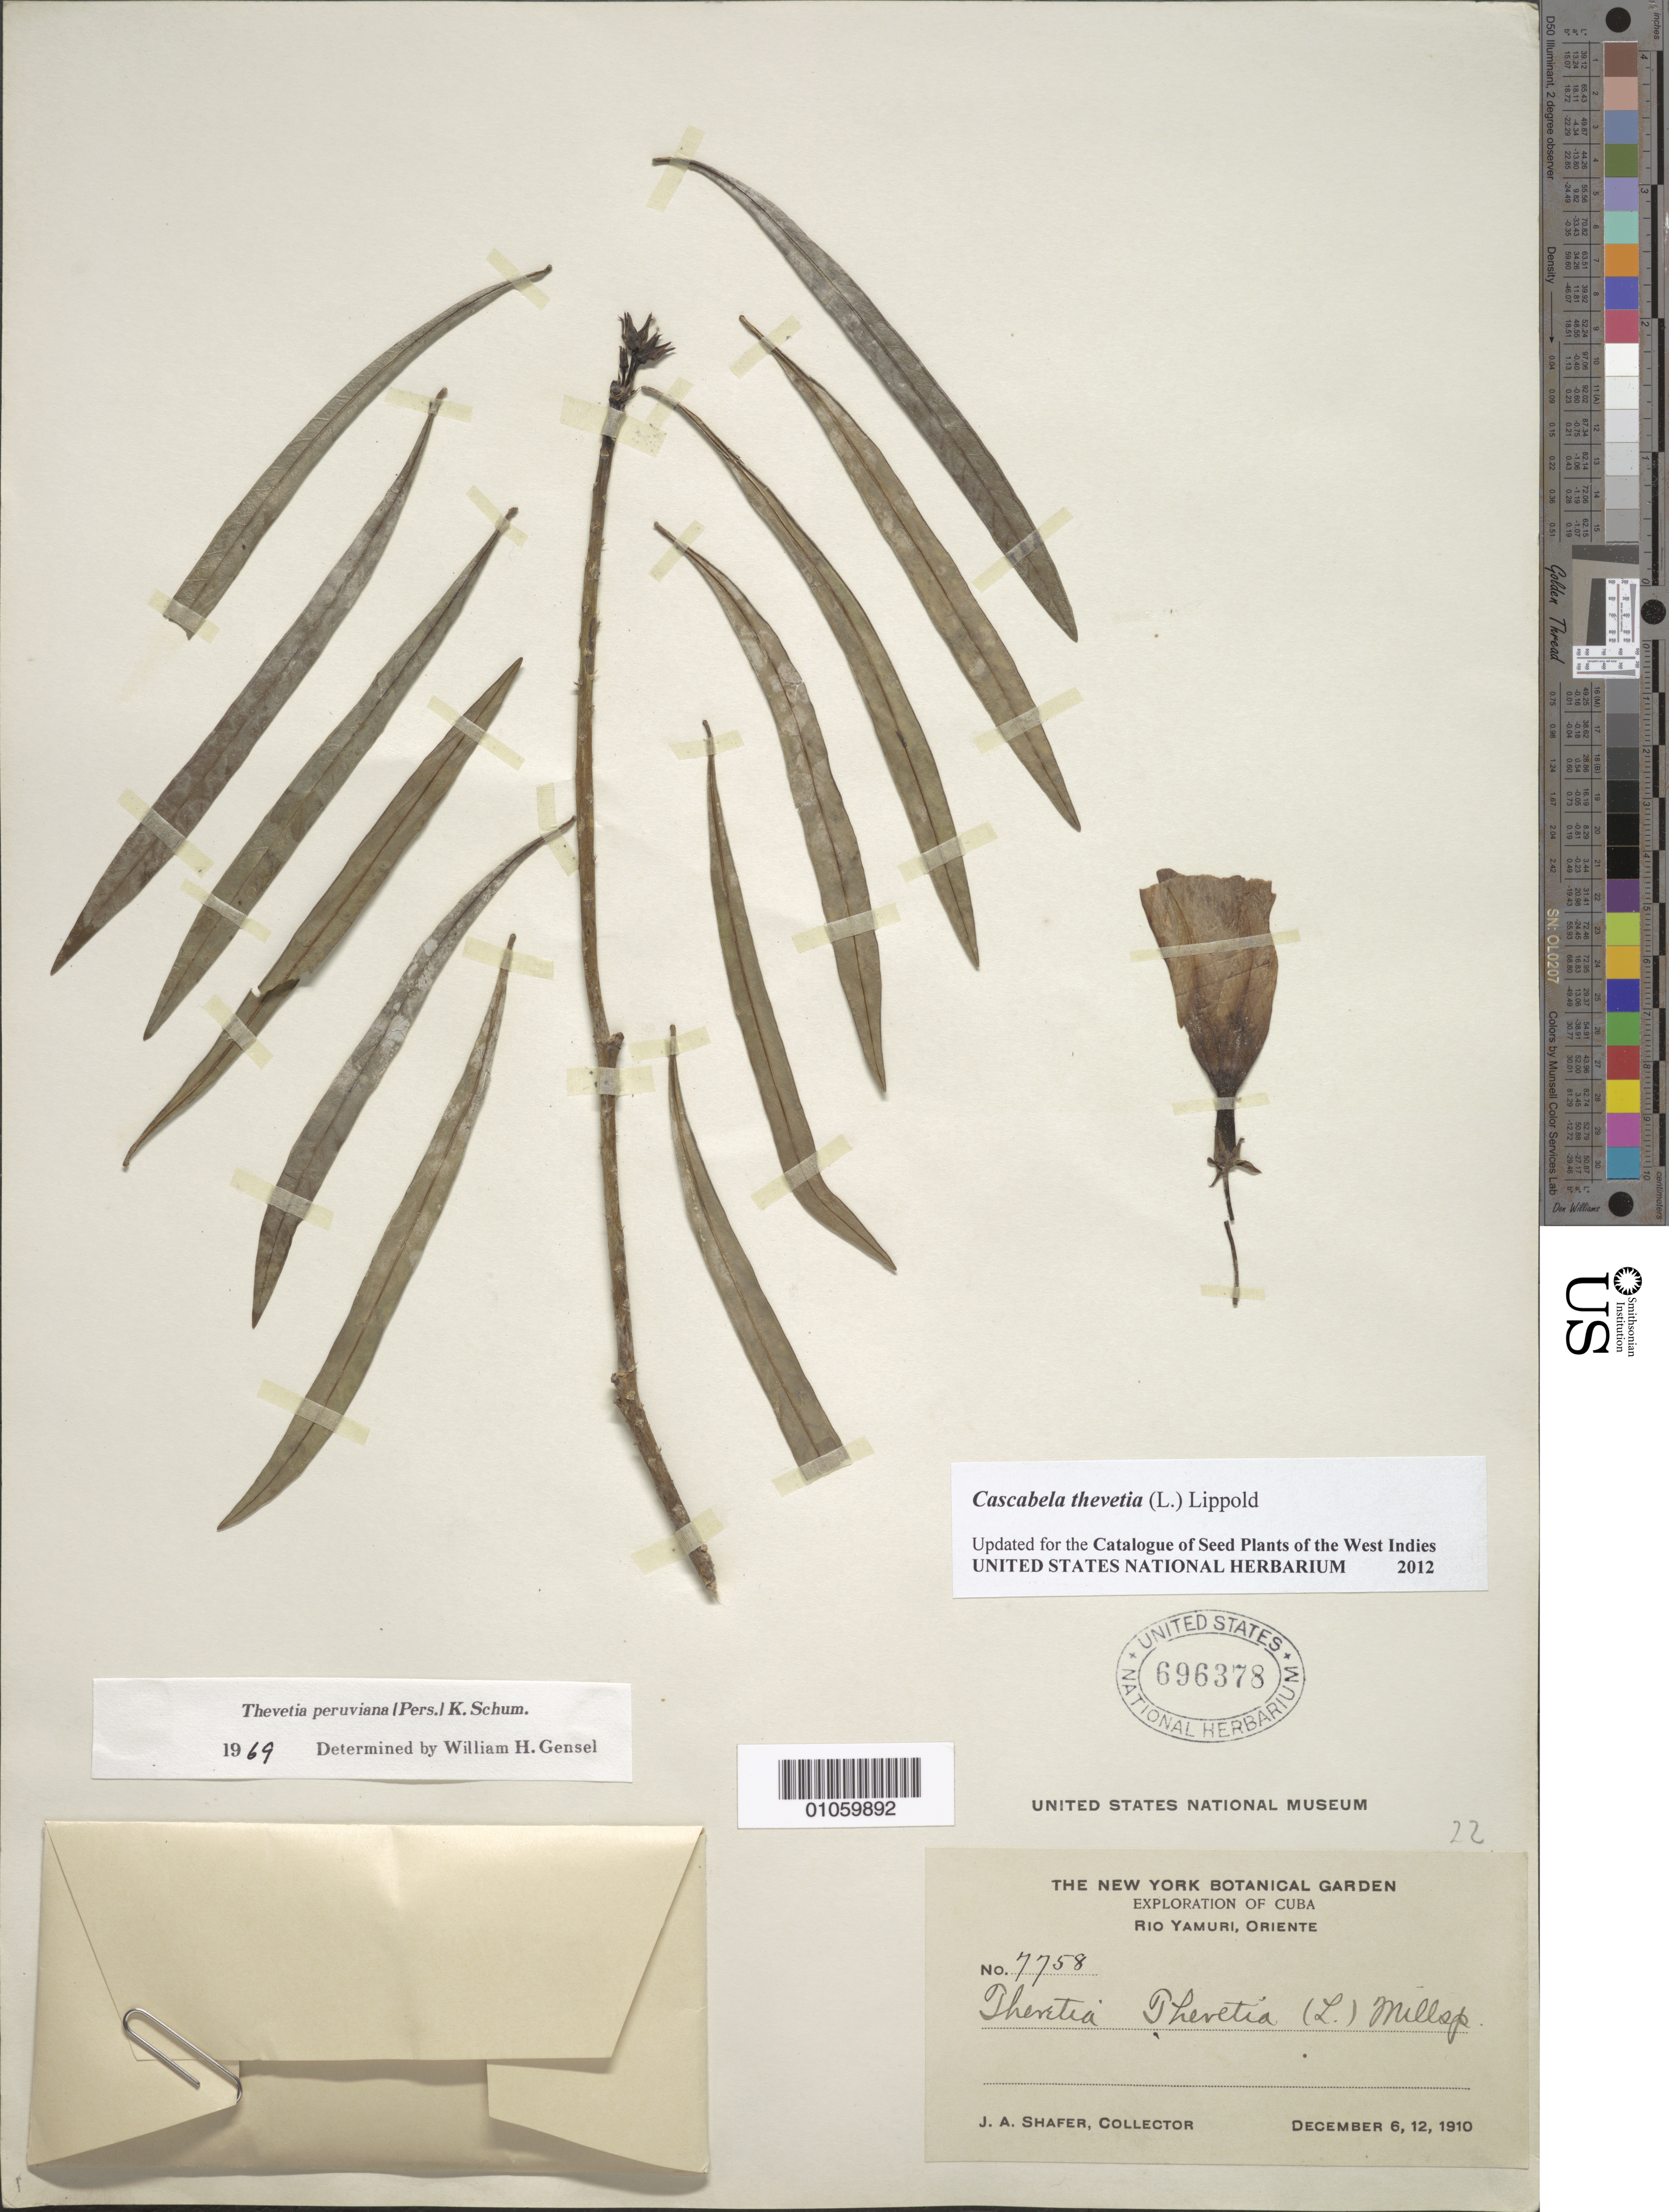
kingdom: Plantae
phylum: Tracheophyta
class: Magnoliopsida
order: Gentianales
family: Apocynaceae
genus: Cascabela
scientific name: Cascabela thevetia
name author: (L.) Lippold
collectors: J. A. Shafer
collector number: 7758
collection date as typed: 06 Dec 1910 and 12 Dec 1910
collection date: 1910-12-06,1910-12-12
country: Cuba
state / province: Oriente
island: Cuba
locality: Rio Yamuri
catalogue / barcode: US 696378